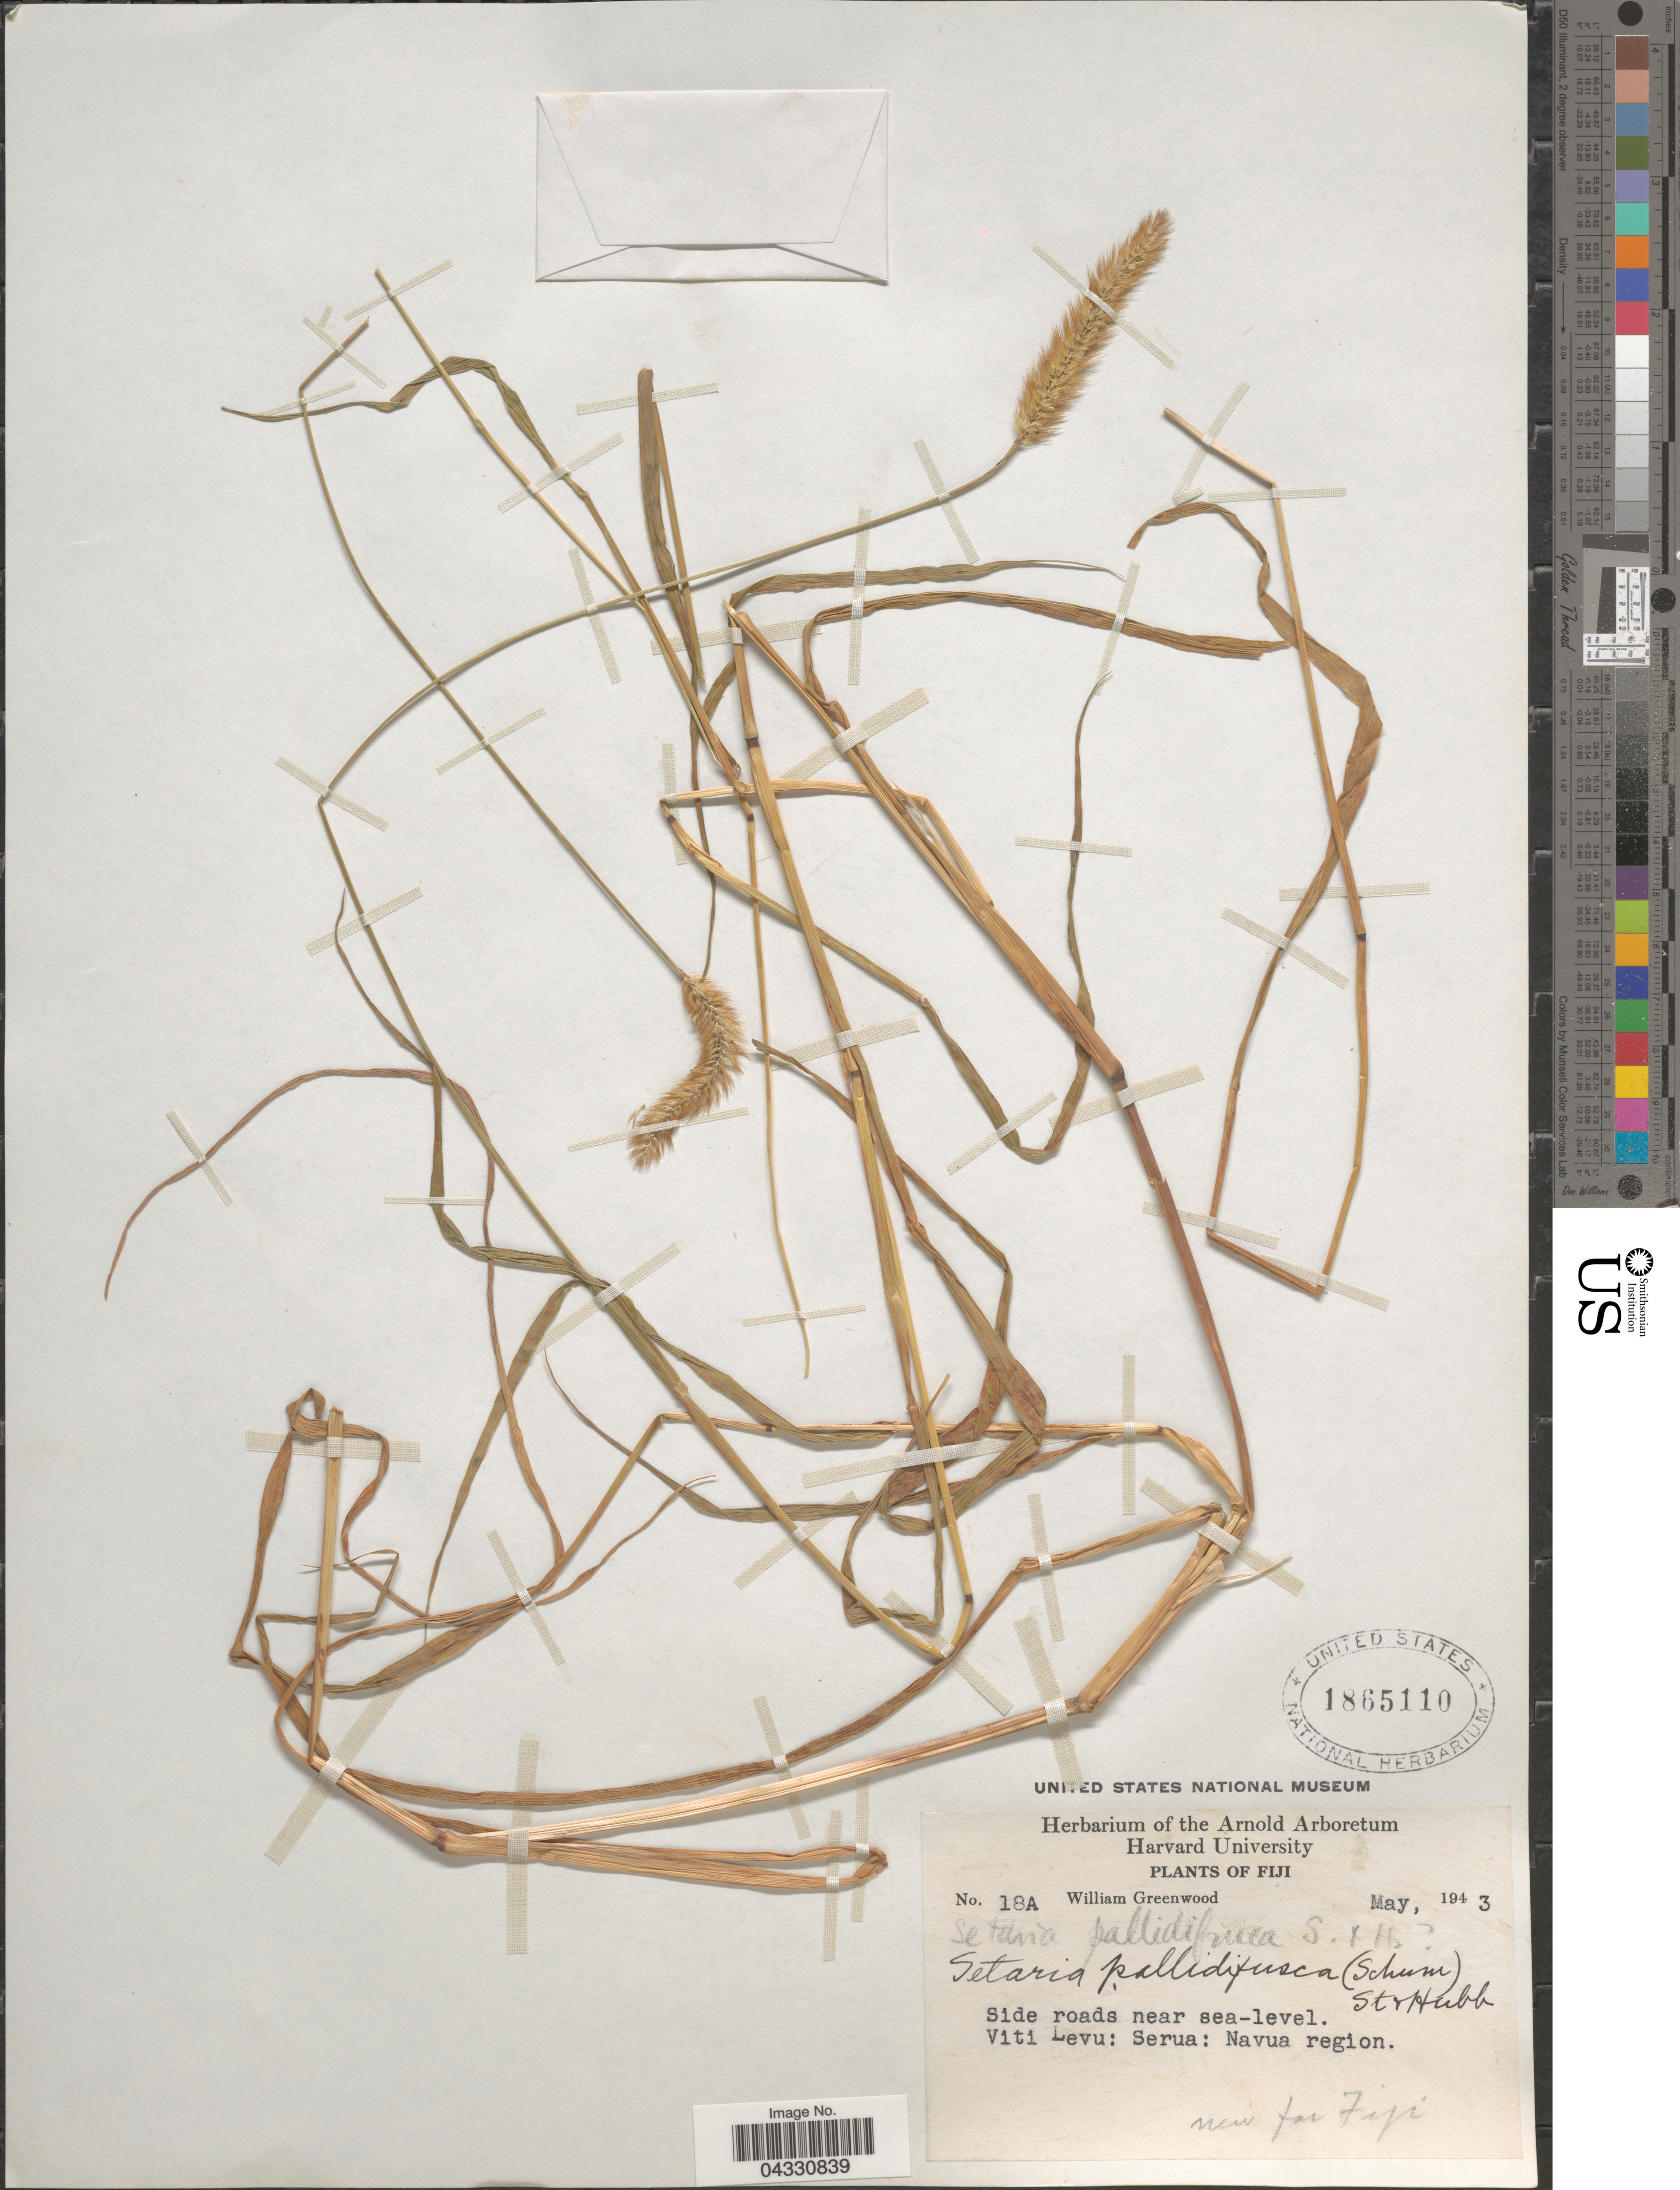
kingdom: Plantae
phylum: Tracheophyta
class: Liliopsida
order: Poales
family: Poaceae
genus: Setaria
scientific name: Setaria pallide-fusca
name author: (Schumach.) Stapf & C.E. Hubb.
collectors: W. Greenwood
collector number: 18A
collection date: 1943-05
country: Fiji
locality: Viti Levu: Serua: Navua region.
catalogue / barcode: US 1865110